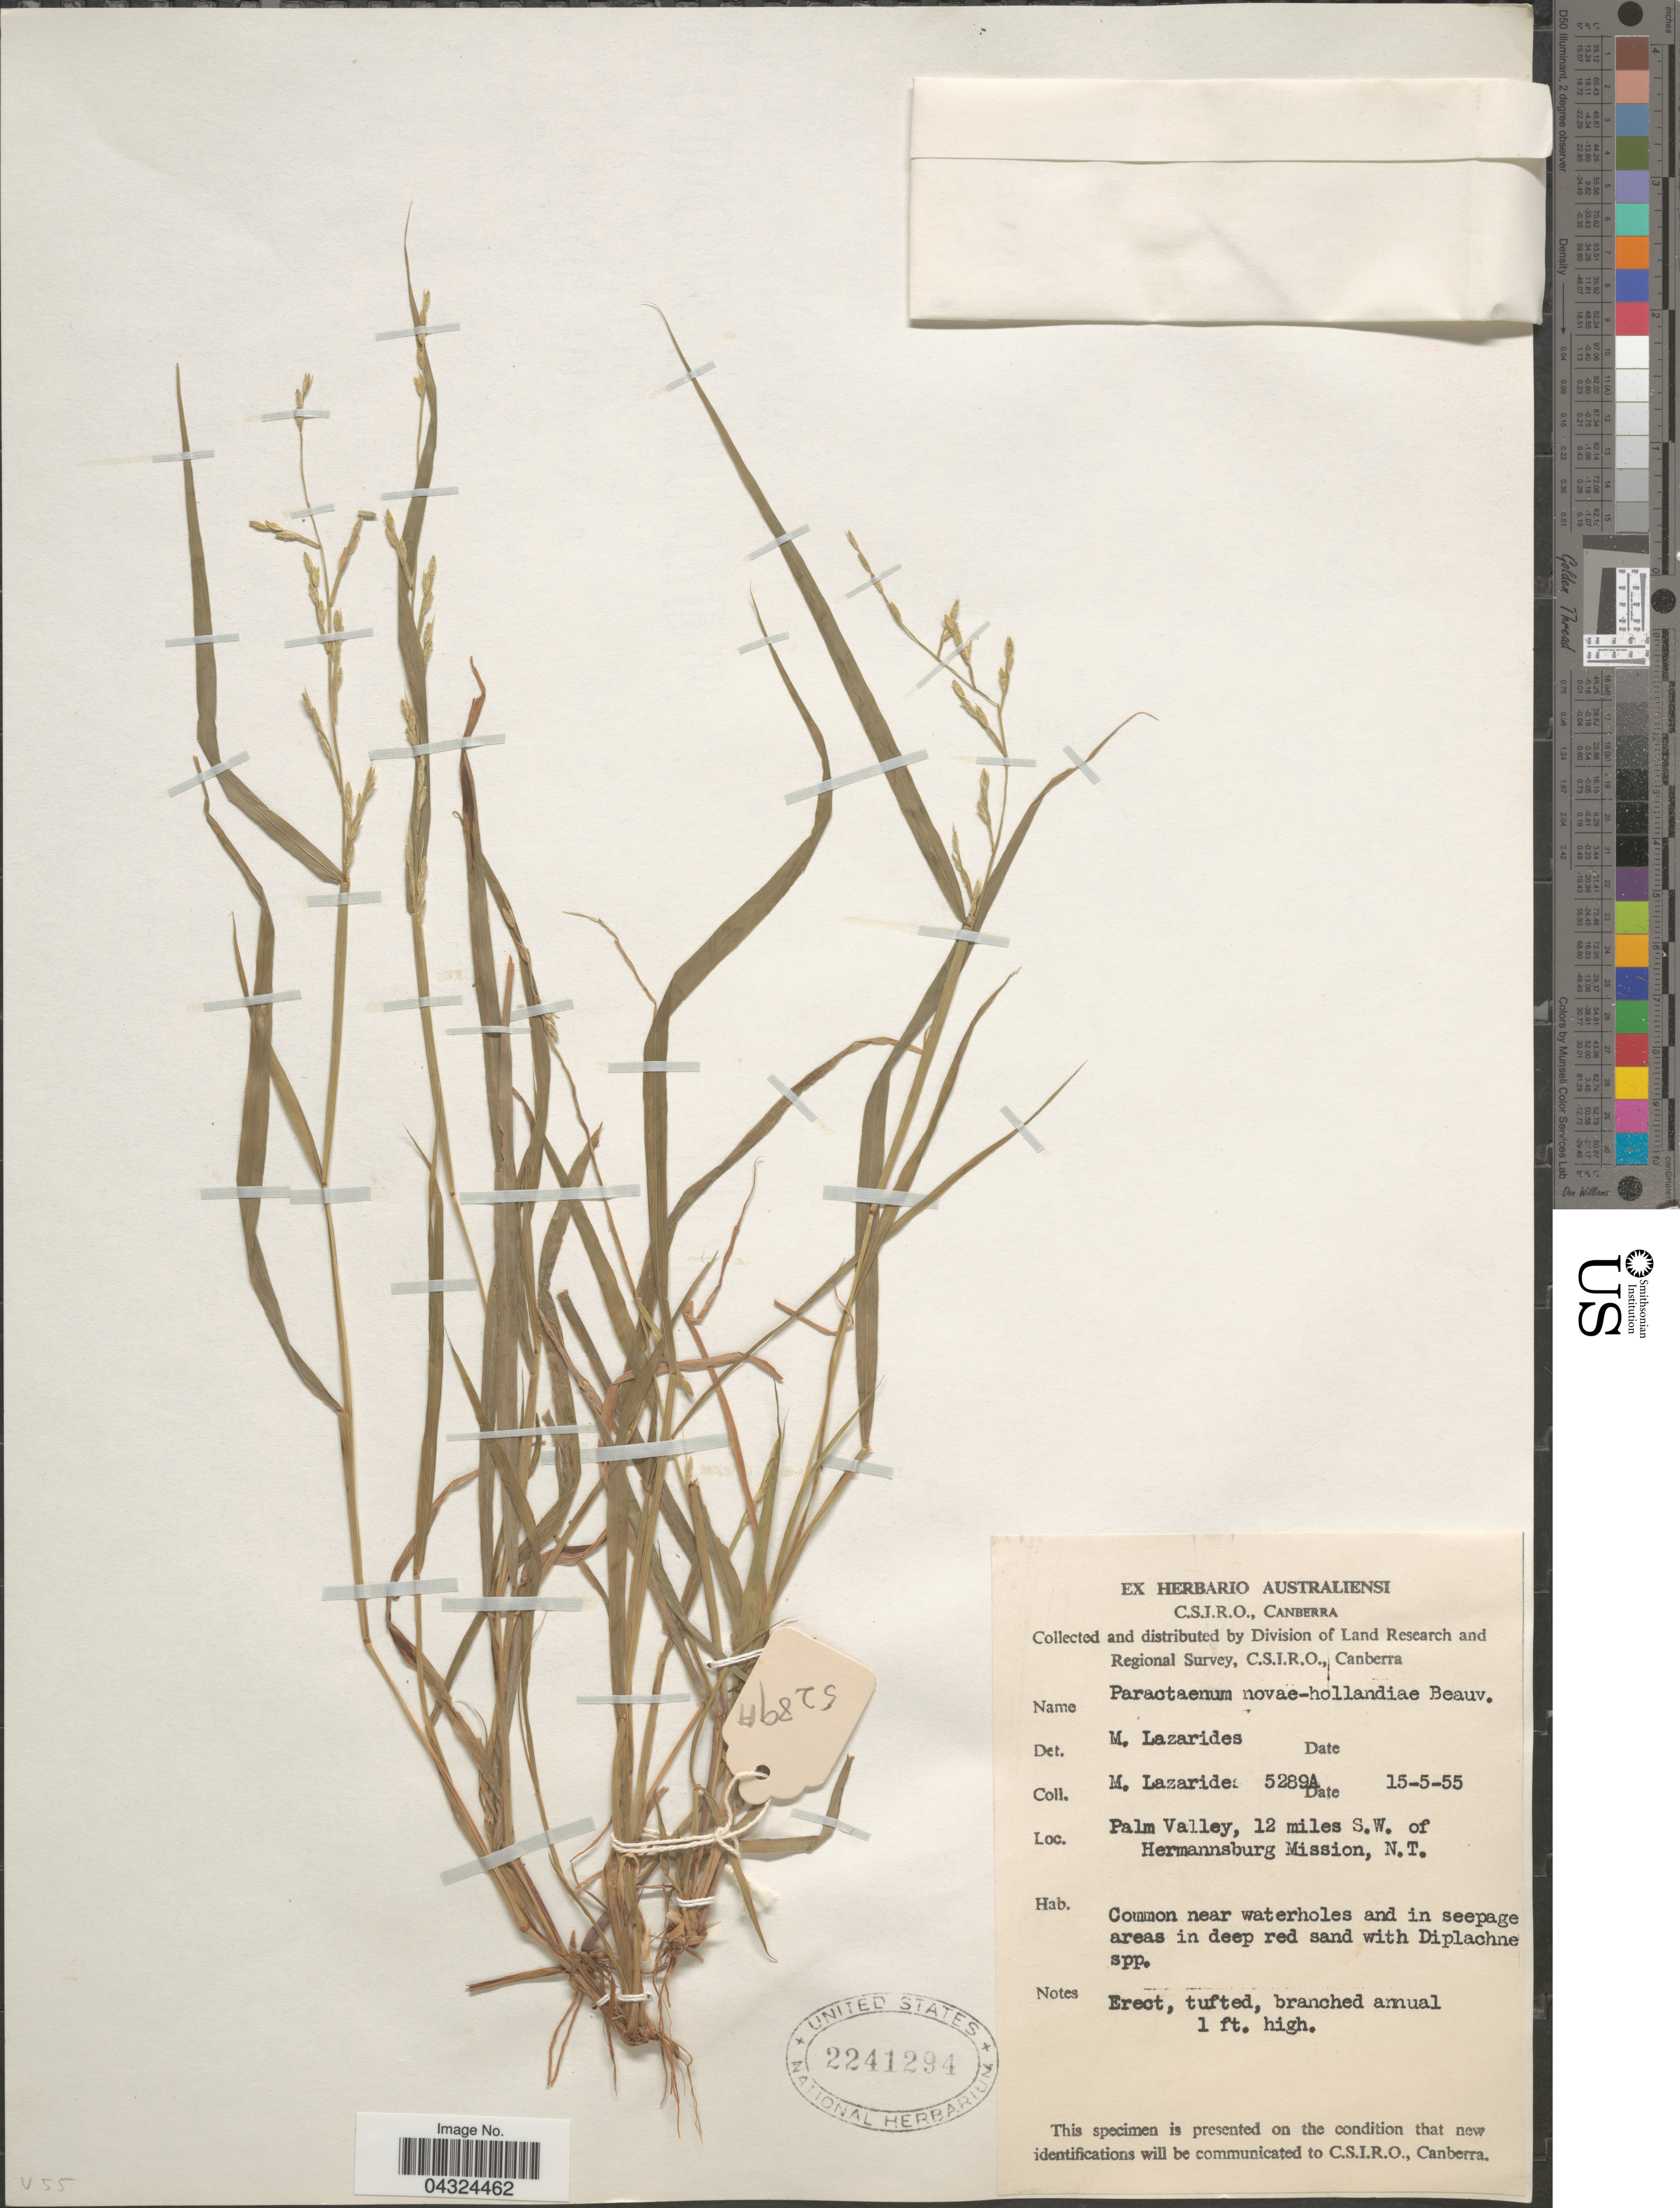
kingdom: Plantae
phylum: Tracheophyta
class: Liliopsida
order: Poales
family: Poaceae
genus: Paractaenum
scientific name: Paractaenum novae-hollandiae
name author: P. Beauv.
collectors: M. Lazarides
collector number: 5289A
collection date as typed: Transcribed d/m/y: 15/5/55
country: Australia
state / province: Northern Territory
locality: Division of Land Research and Regional Survey. Palm Valley, 12 miles S.W. of Hermannsburg Mission.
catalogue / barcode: US 2241294